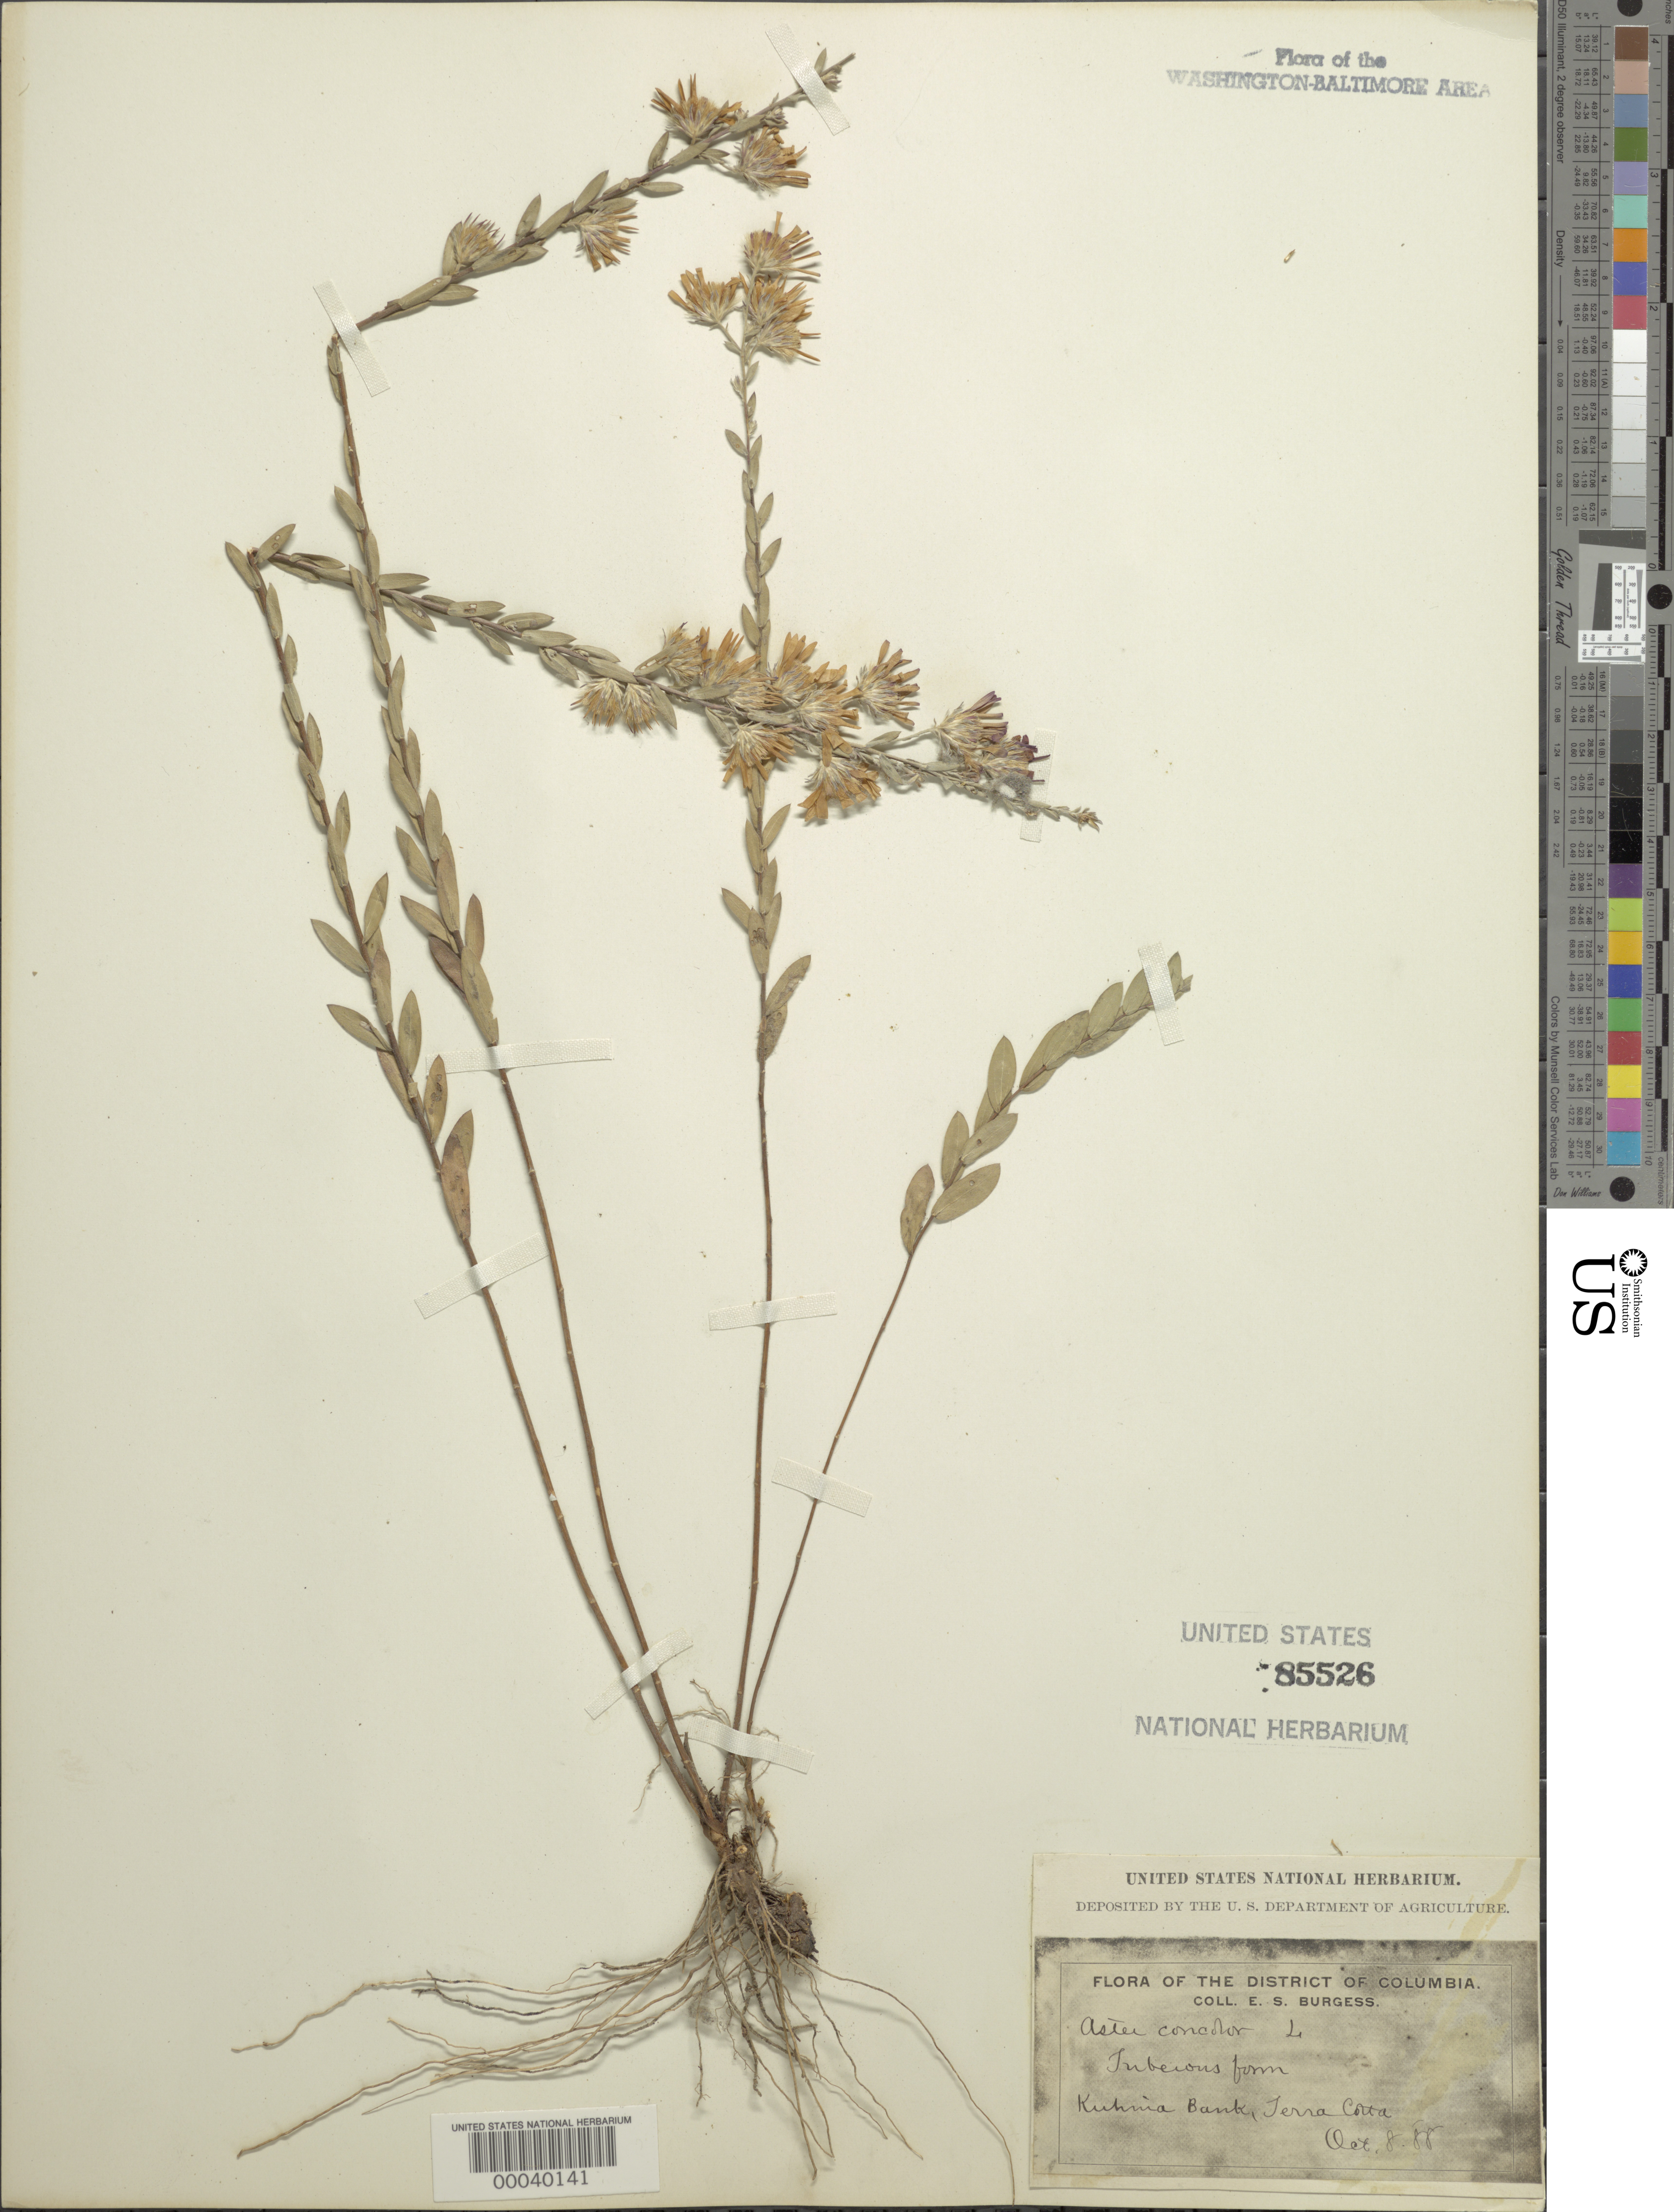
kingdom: Plantae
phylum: Tracheophyta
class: Magnoliopsida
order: Asterales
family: Asteraceae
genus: Symphyotrichum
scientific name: Symphyotrichum concolor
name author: (L.) G.L. Nesom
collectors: E. Burgess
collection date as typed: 08 Oct 1888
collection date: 1888-10-08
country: United States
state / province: District of Columbia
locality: Kuhmia bank Terra Cotta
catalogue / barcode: US 85526